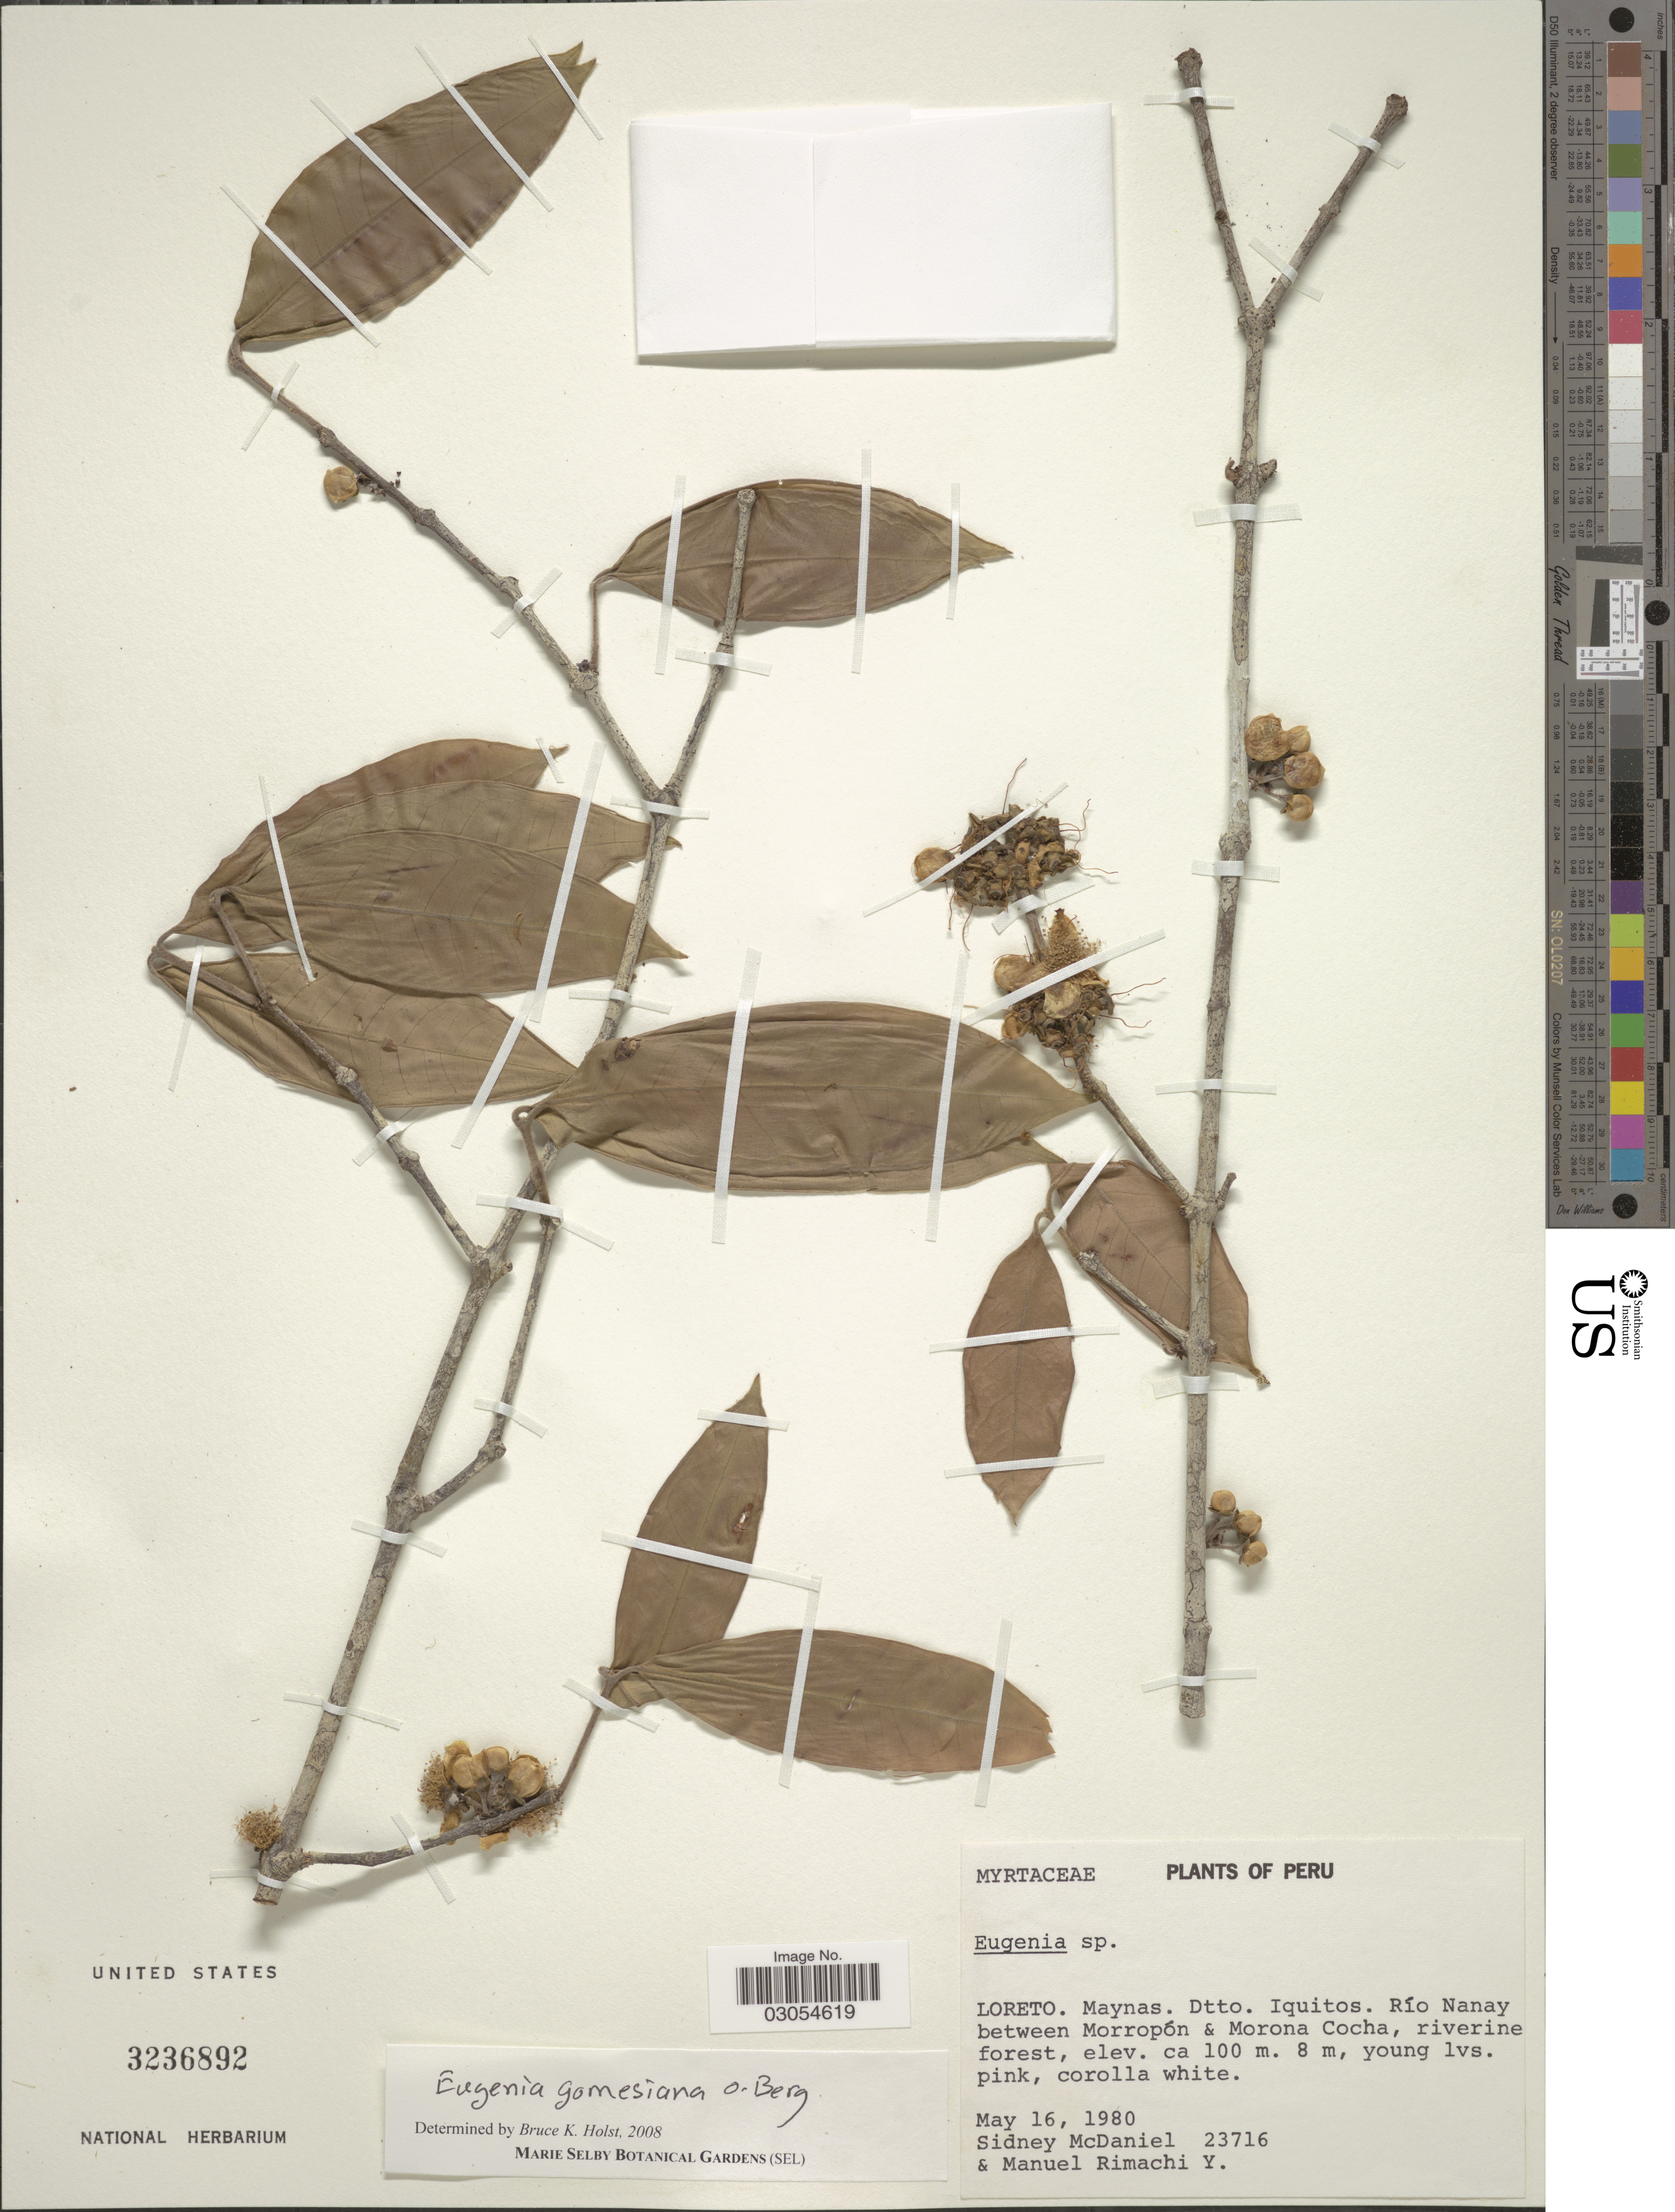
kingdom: Plantae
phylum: Tracheophyta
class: Magnoliopsida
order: Myrtales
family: Myrtaceae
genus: Eugenia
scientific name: Eugenia gomesiana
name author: O. Berg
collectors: S. McDaniel & M. Rimachi Y.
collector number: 23716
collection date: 1980-05-16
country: Peru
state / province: Loreto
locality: Maynas. Dtto. Iquitos. Río Nanay between Morropón & Morona Cocha.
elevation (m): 100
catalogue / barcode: US 3236892